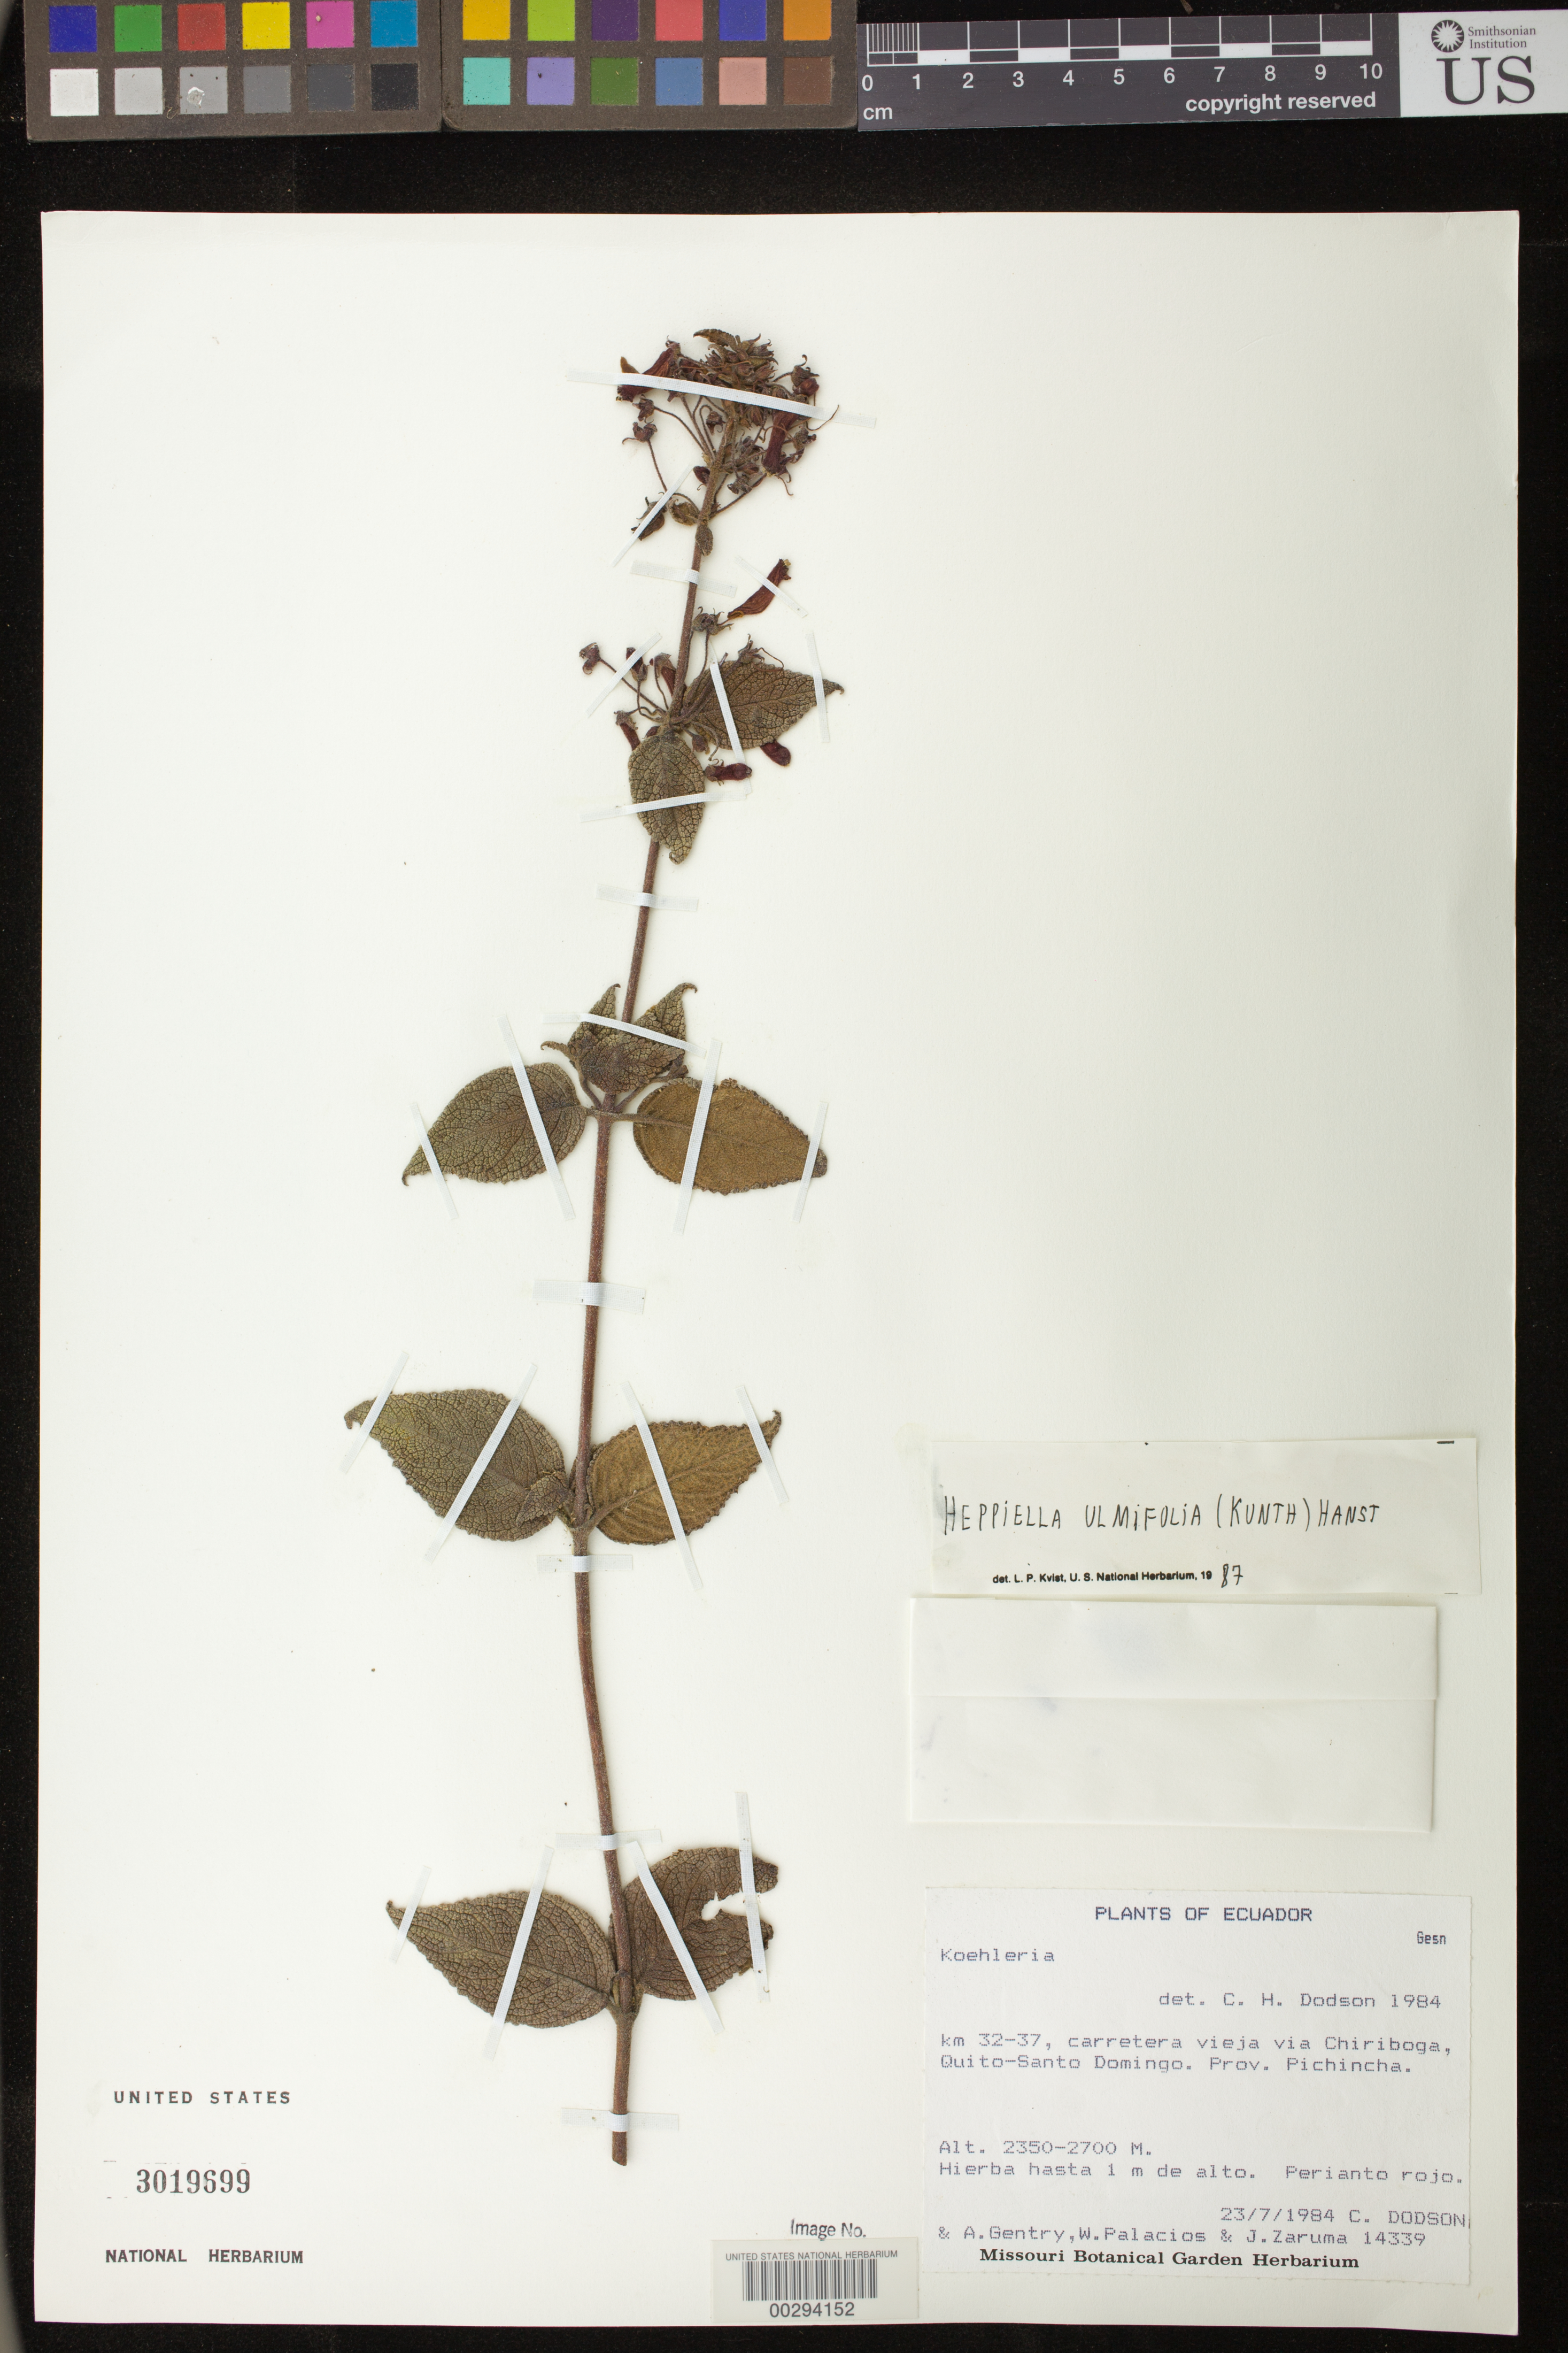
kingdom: Plantae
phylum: Tracheophyta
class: Magnoliopsida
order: Lamiales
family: Gesneriaceae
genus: Heppiella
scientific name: Heppiella ulmifolia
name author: (Kunth) Hanst.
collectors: C. Dodson, A. H. Gentry, W. Palacios & J. Zaruma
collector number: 14339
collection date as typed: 23 Jul 1984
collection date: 1984-07-23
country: Ecuador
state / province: Pichincha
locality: Km 32-37, old highway via Chiriboga, Quito-Santo Domingo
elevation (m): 2350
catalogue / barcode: US 3019699